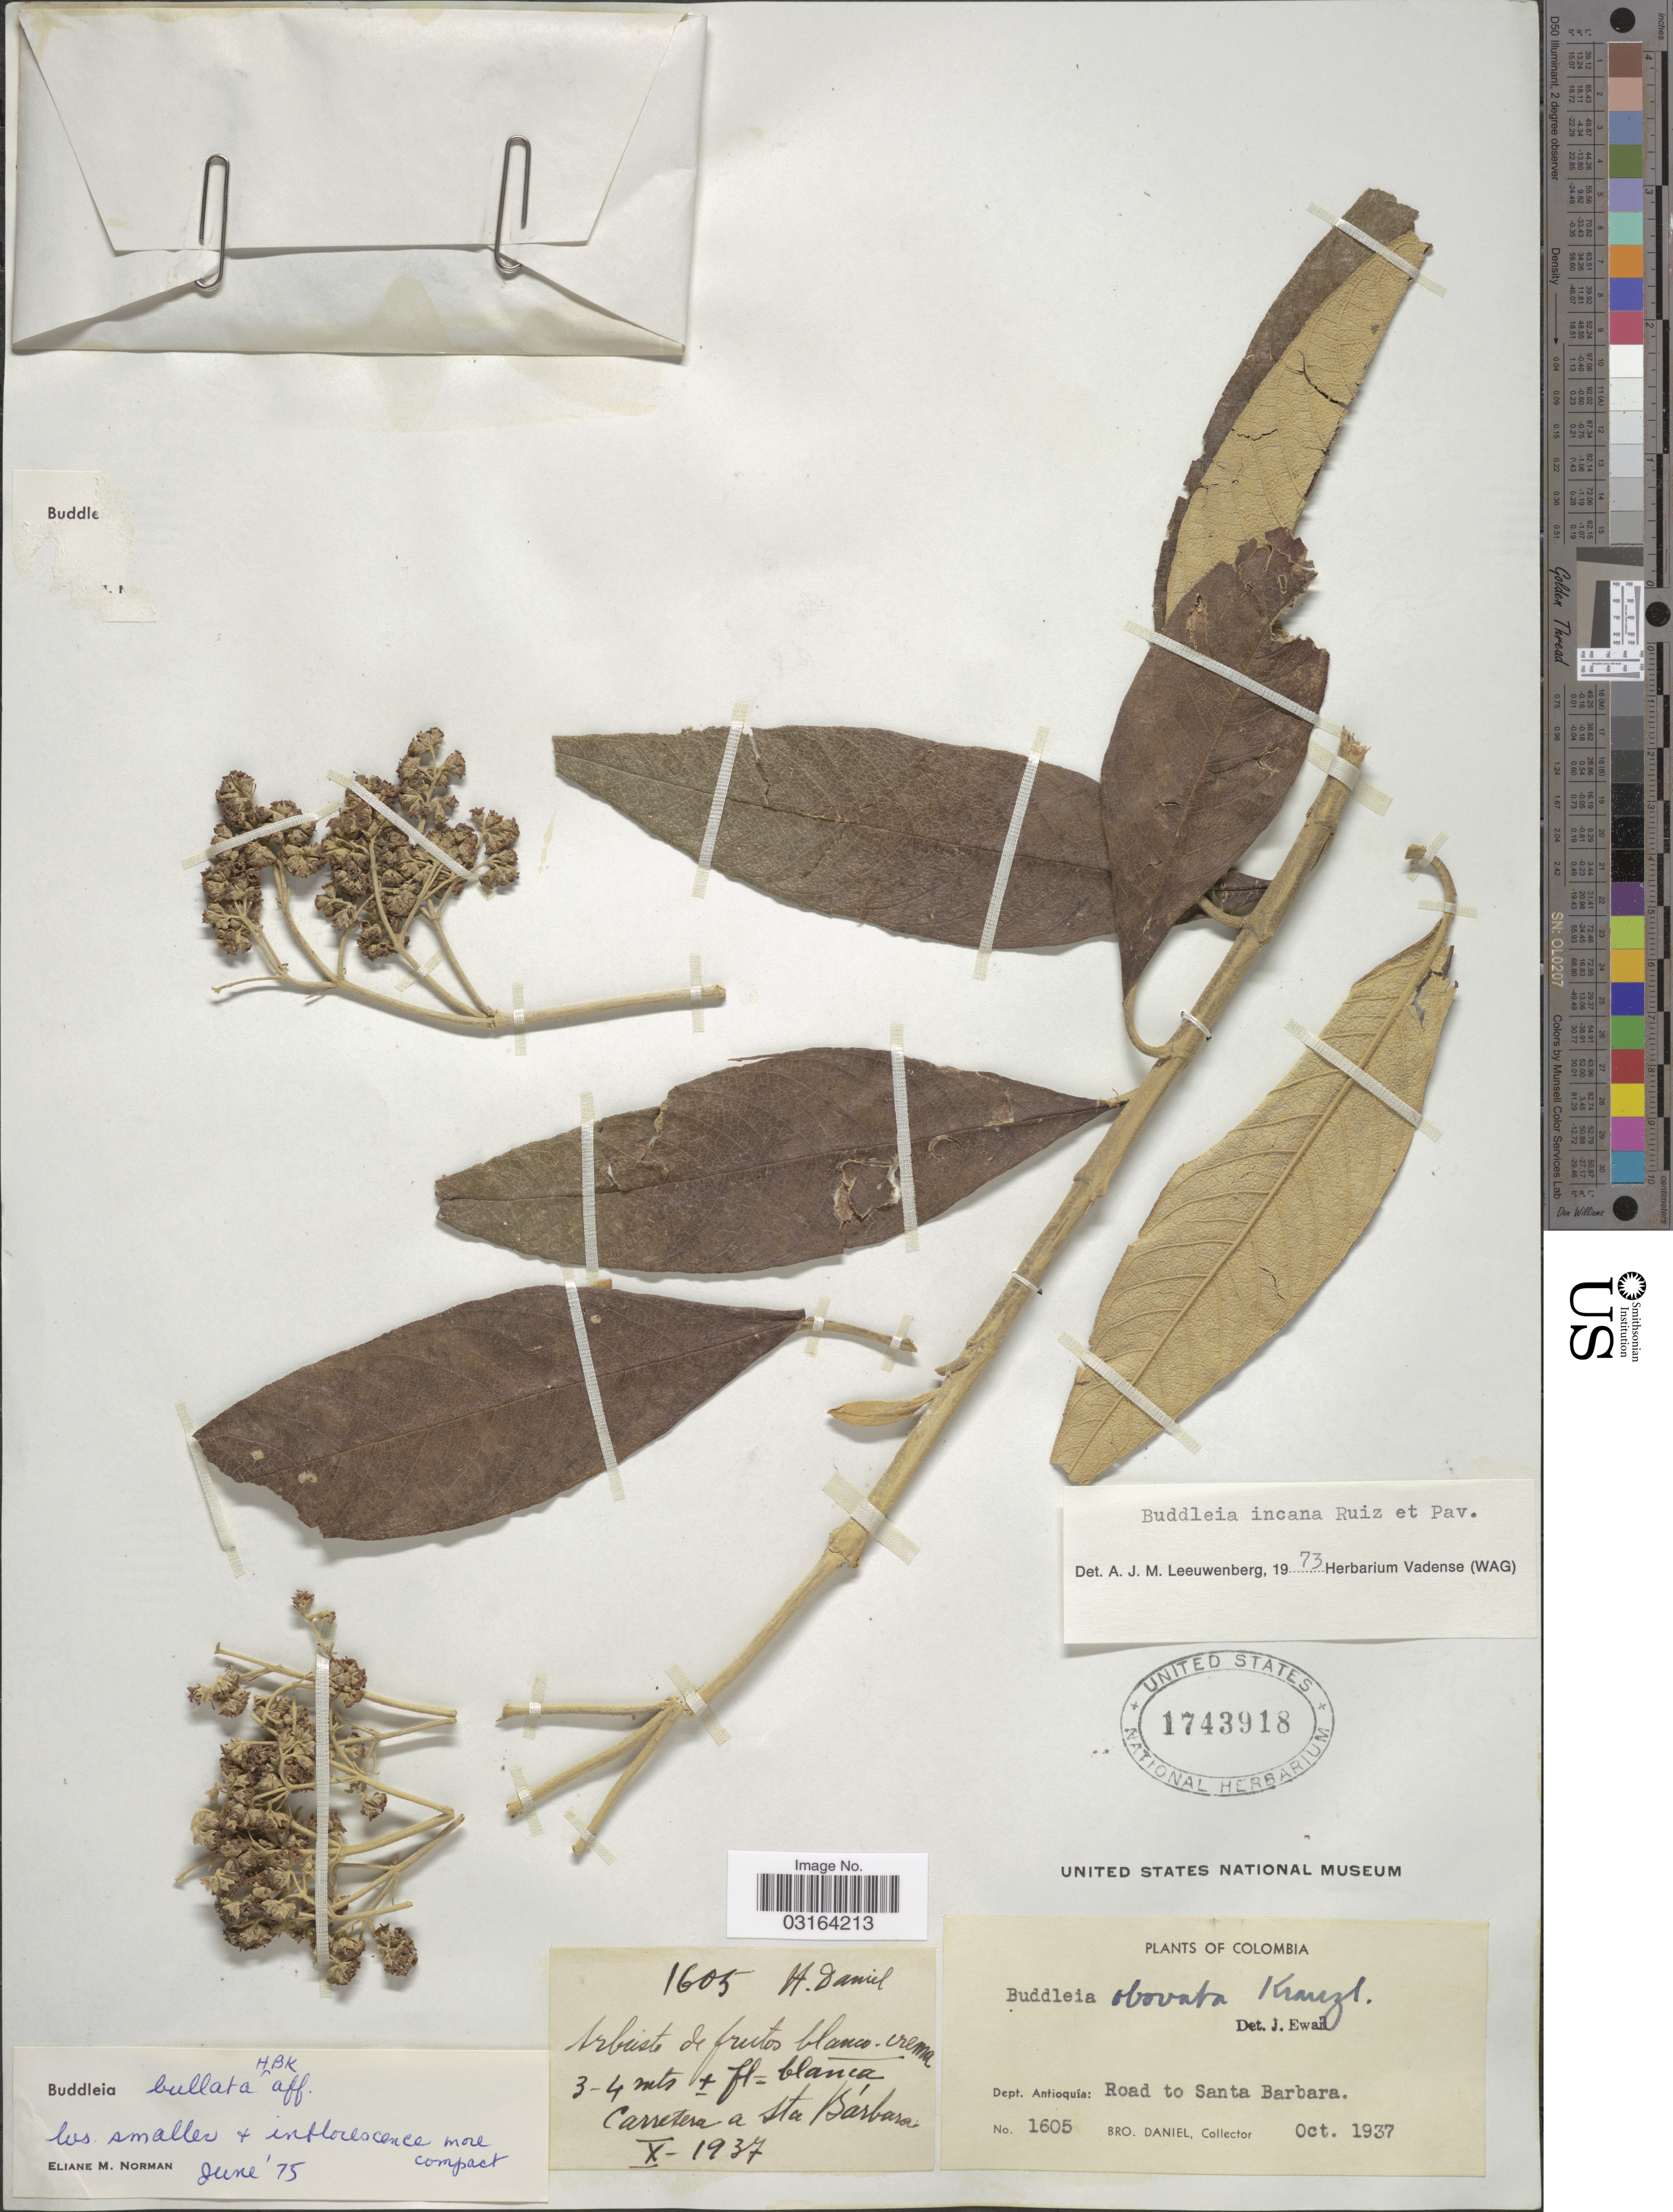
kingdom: Plantae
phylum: Tracheophyta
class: Magnoliopsida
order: Lamiales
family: Scrophulariaceae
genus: Buddleja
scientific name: Buddleja bullata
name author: Kunth in Humb. & et al.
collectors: Bro. Daniel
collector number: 1605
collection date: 1937-10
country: Colombia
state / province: Antioquia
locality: Dept. Antioquía: Road to Santa Barbara.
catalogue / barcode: US 1743918